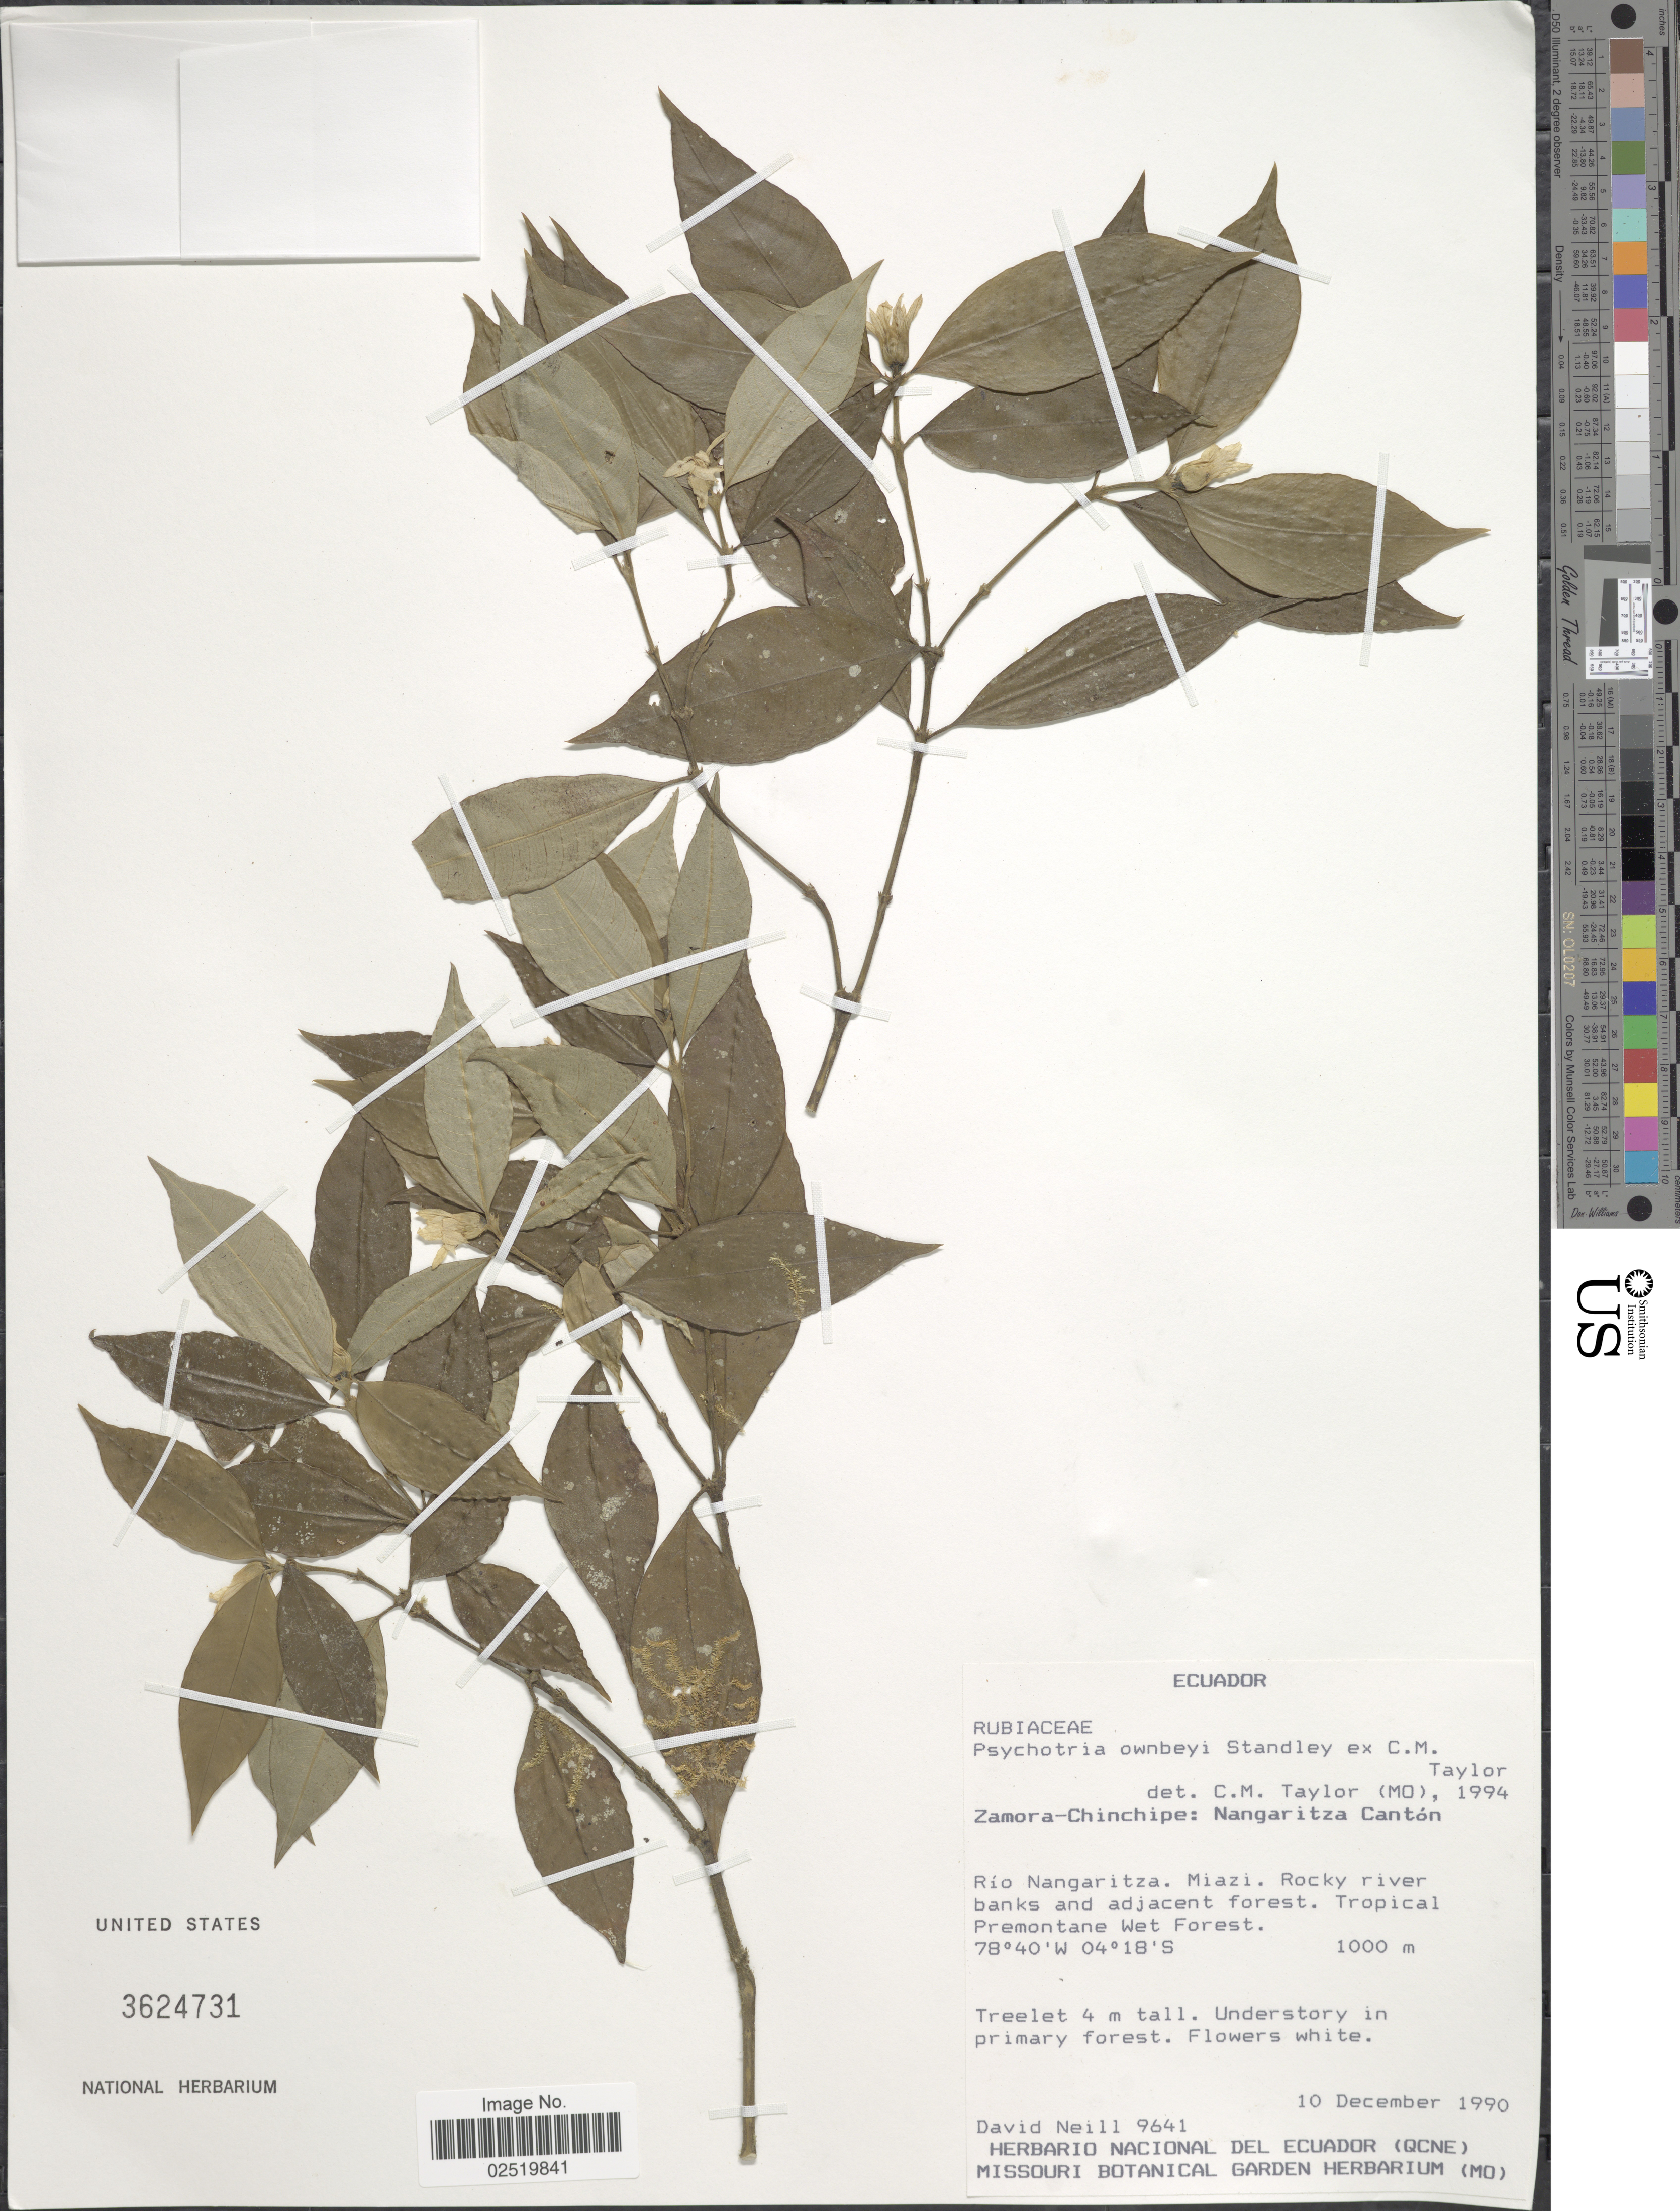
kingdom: Plantae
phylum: Tracheophyta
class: Magnoliopsida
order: Gentianales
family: Rubiaceae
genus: Psychotria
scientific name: Psychotria ownbeyi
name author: Standl. ex C.M. Taylor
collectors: D. A. Neill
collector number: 9641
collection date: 1990-12-10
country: Ecuador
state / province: Zamora-Chinchipe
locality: Nangaritza Canton. Rio Nangaritza. Miaza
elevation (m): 1000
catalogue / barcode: US 3624731